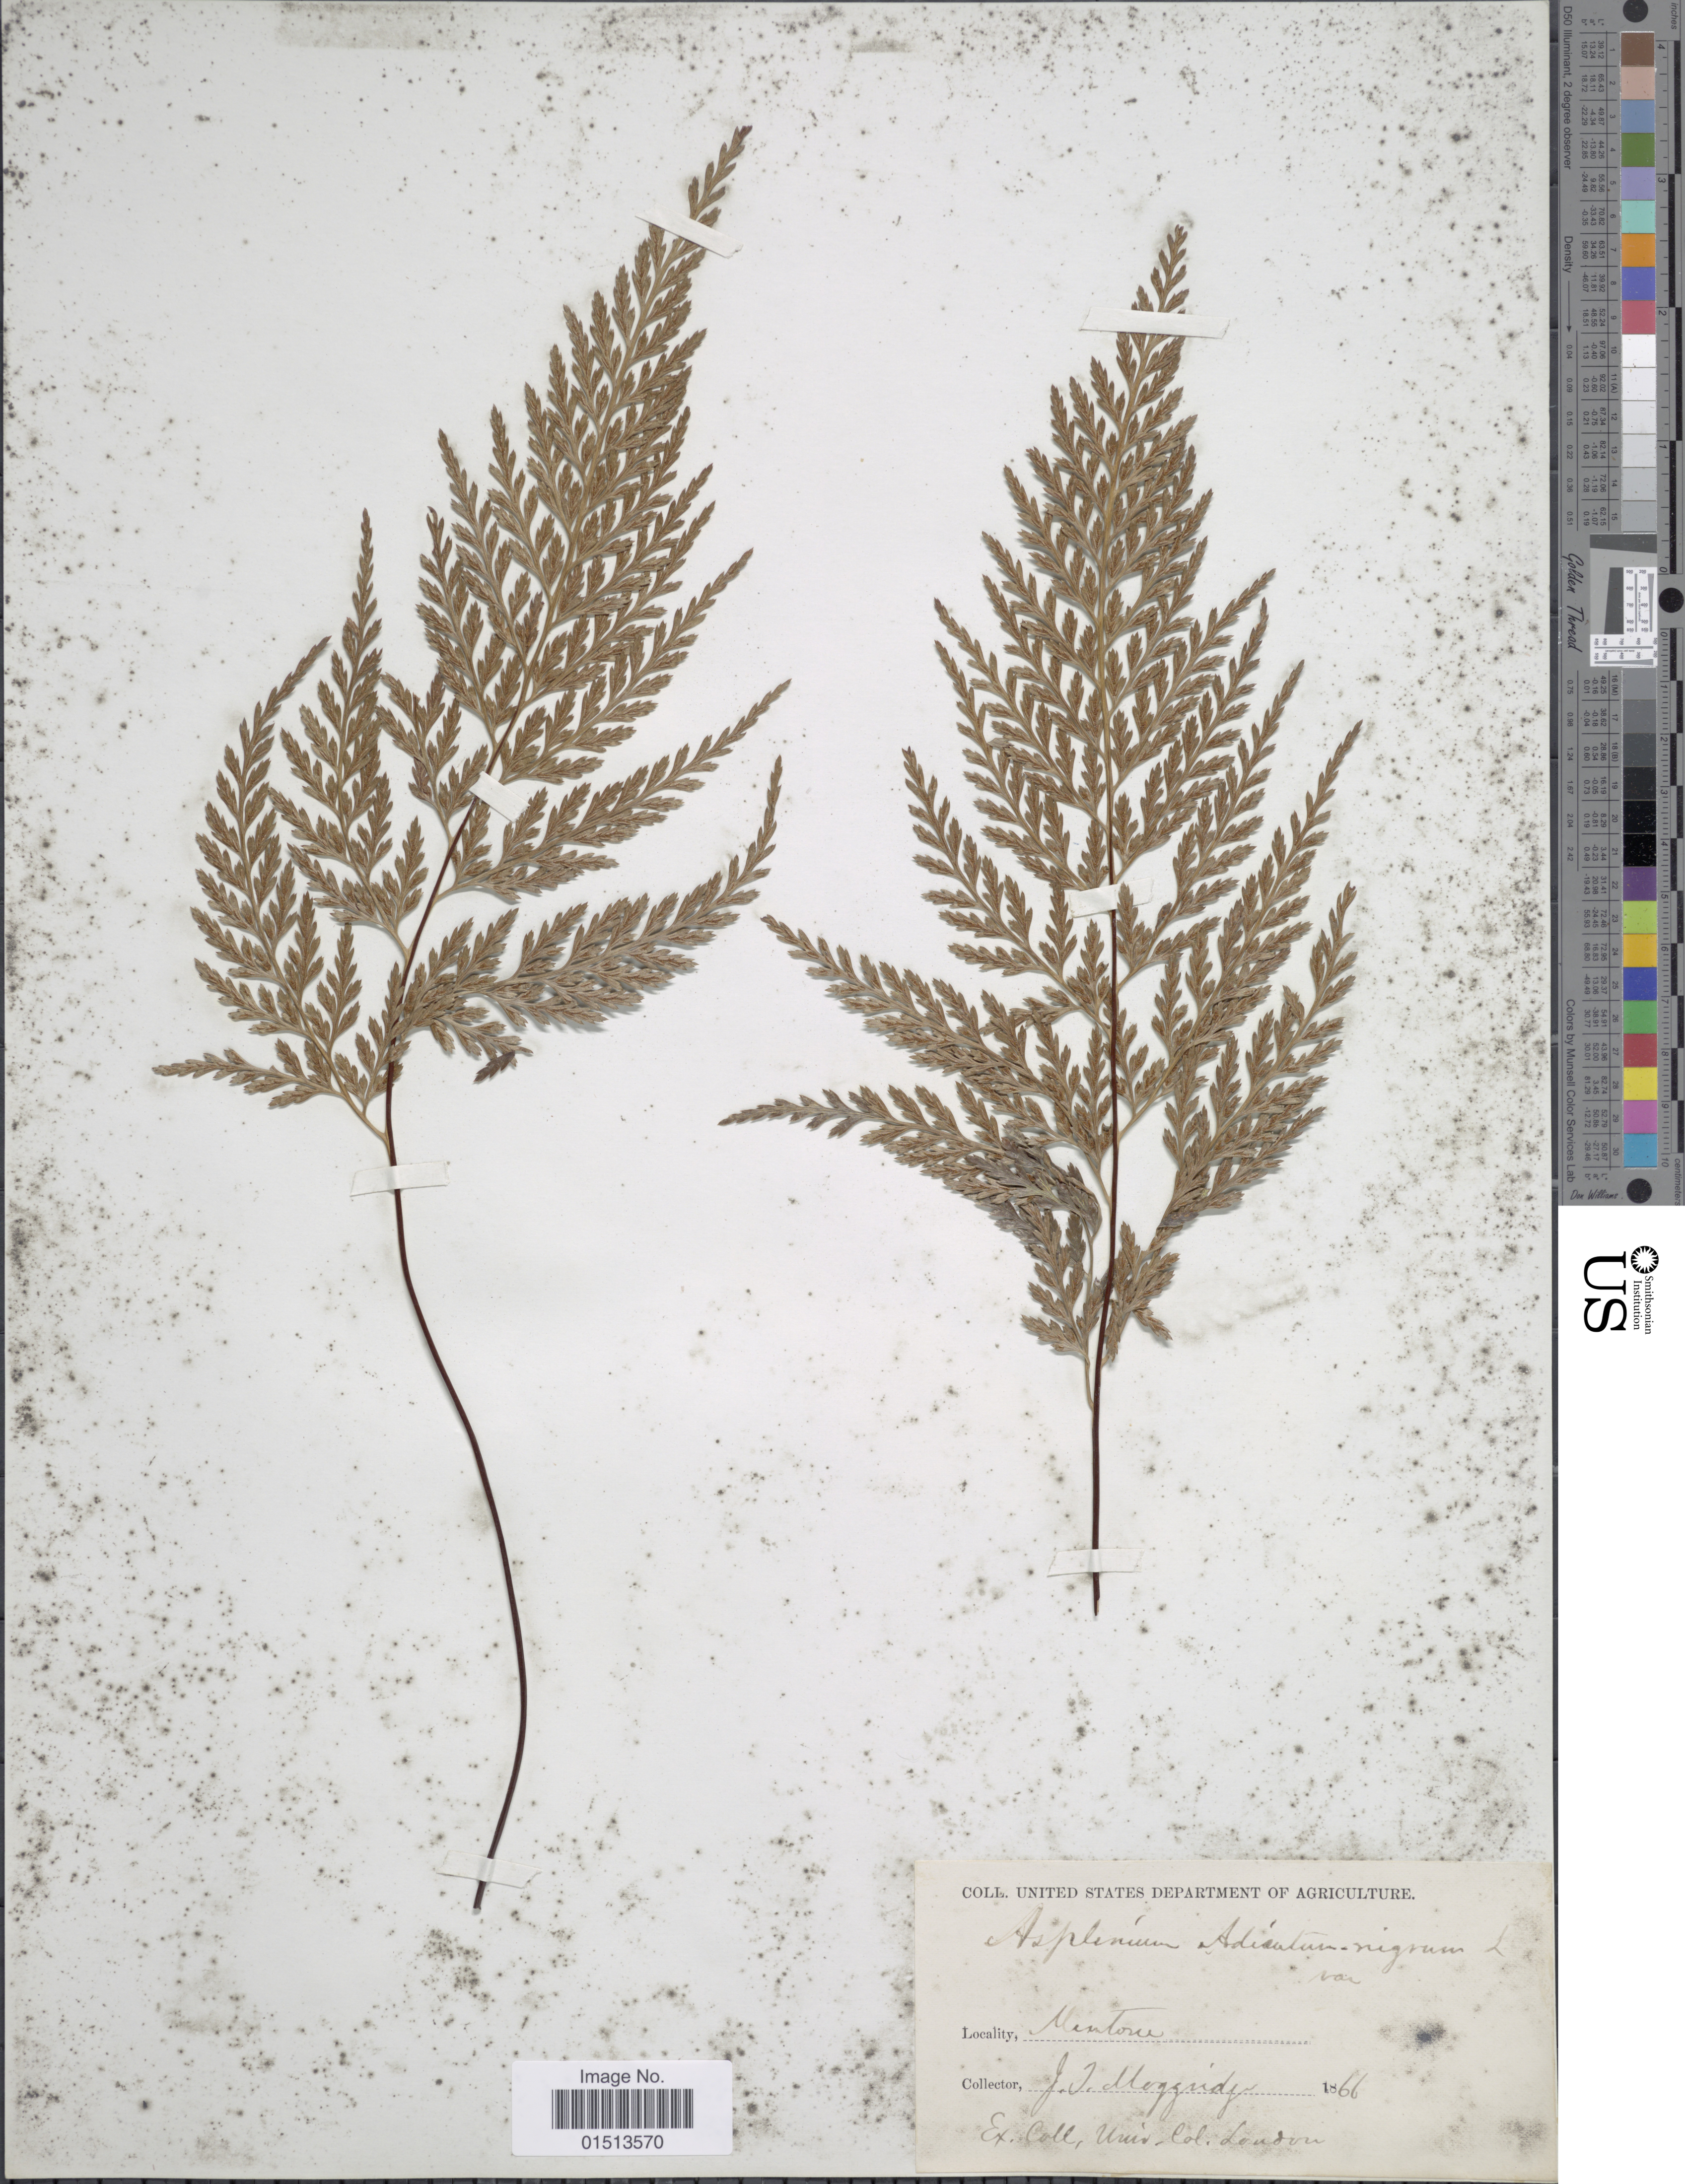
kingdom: Plantae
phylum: Tracheophyta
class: Polypodiopsida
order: Polypodiales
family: Aspleniaceae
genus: Asplenium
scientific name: Asplenium adiantum-nigrum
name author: L.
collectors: J. T. Moggridge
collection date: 1866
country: France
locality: Mentore. [interpreted]